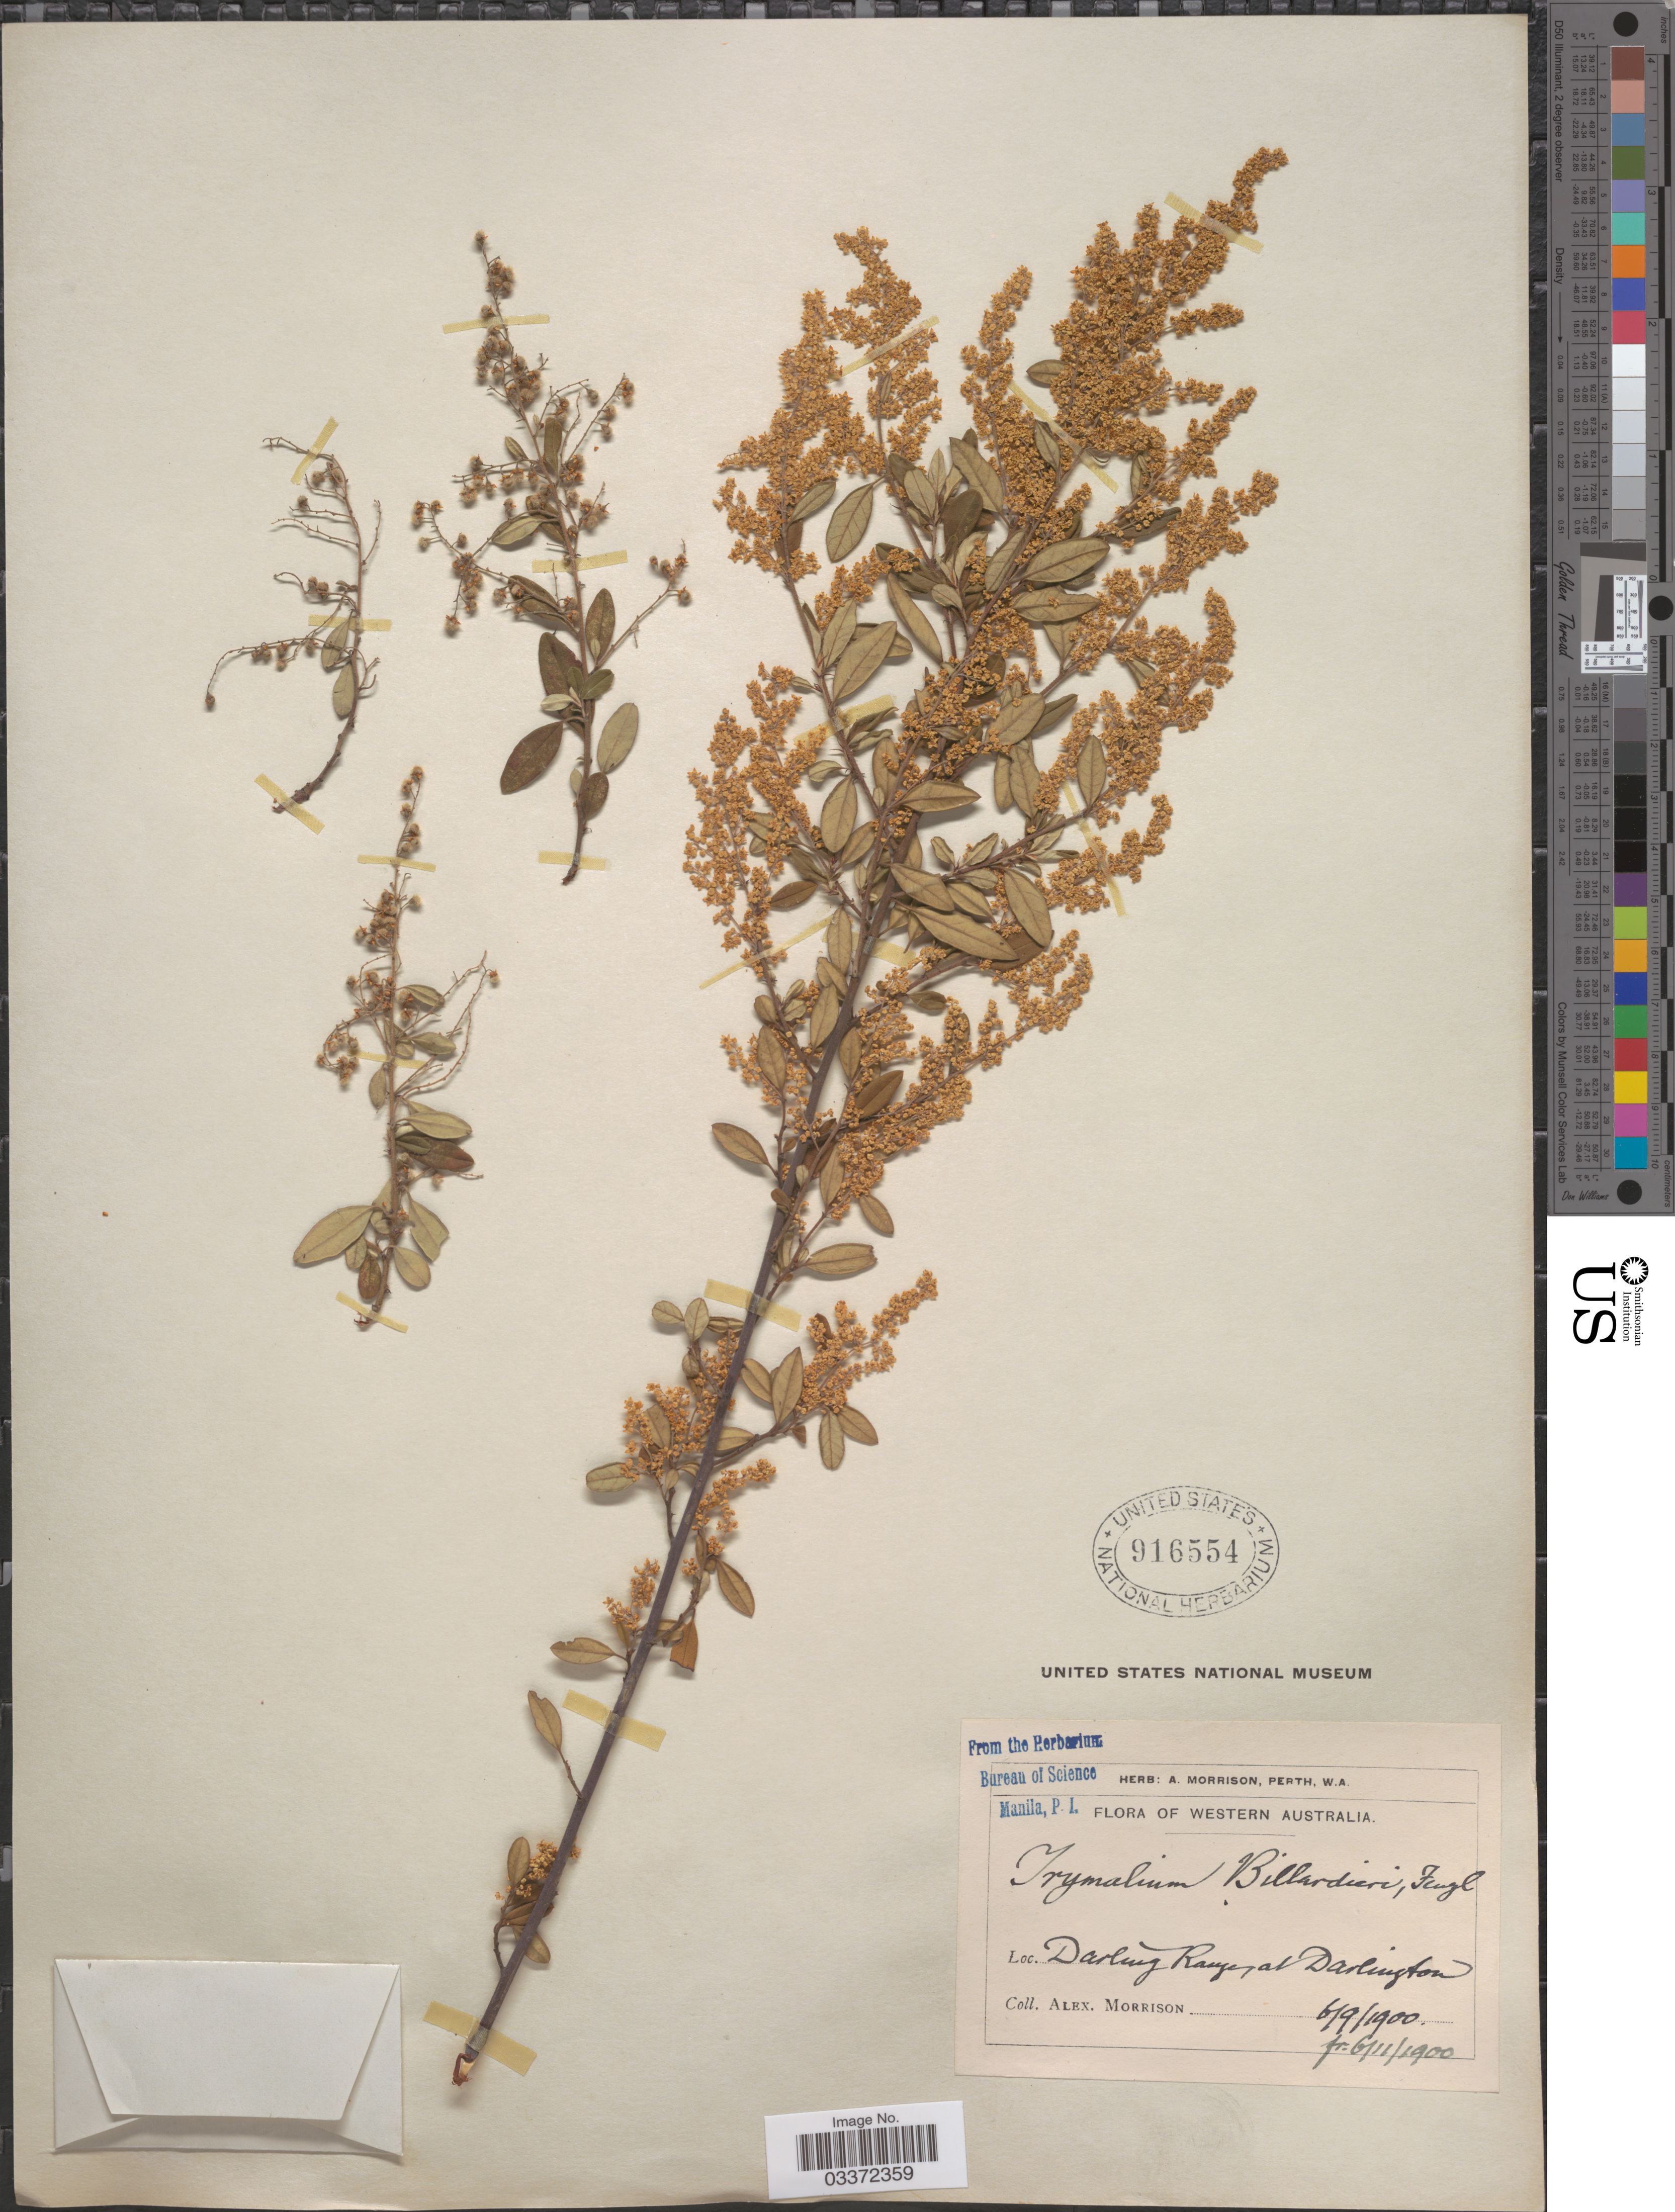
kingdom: Plantae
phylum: Tracheophyta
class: Magnoliopsida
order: Rosales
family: Rhamnaceae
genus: Trymalium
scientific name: Trymalium billardieri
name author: Fenzl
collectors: A. Morrison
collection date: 1900-09-06/1900-11-06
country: Australia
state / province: Western Australia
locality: Darlington Ranges at Darlington.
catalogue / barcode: US 916554